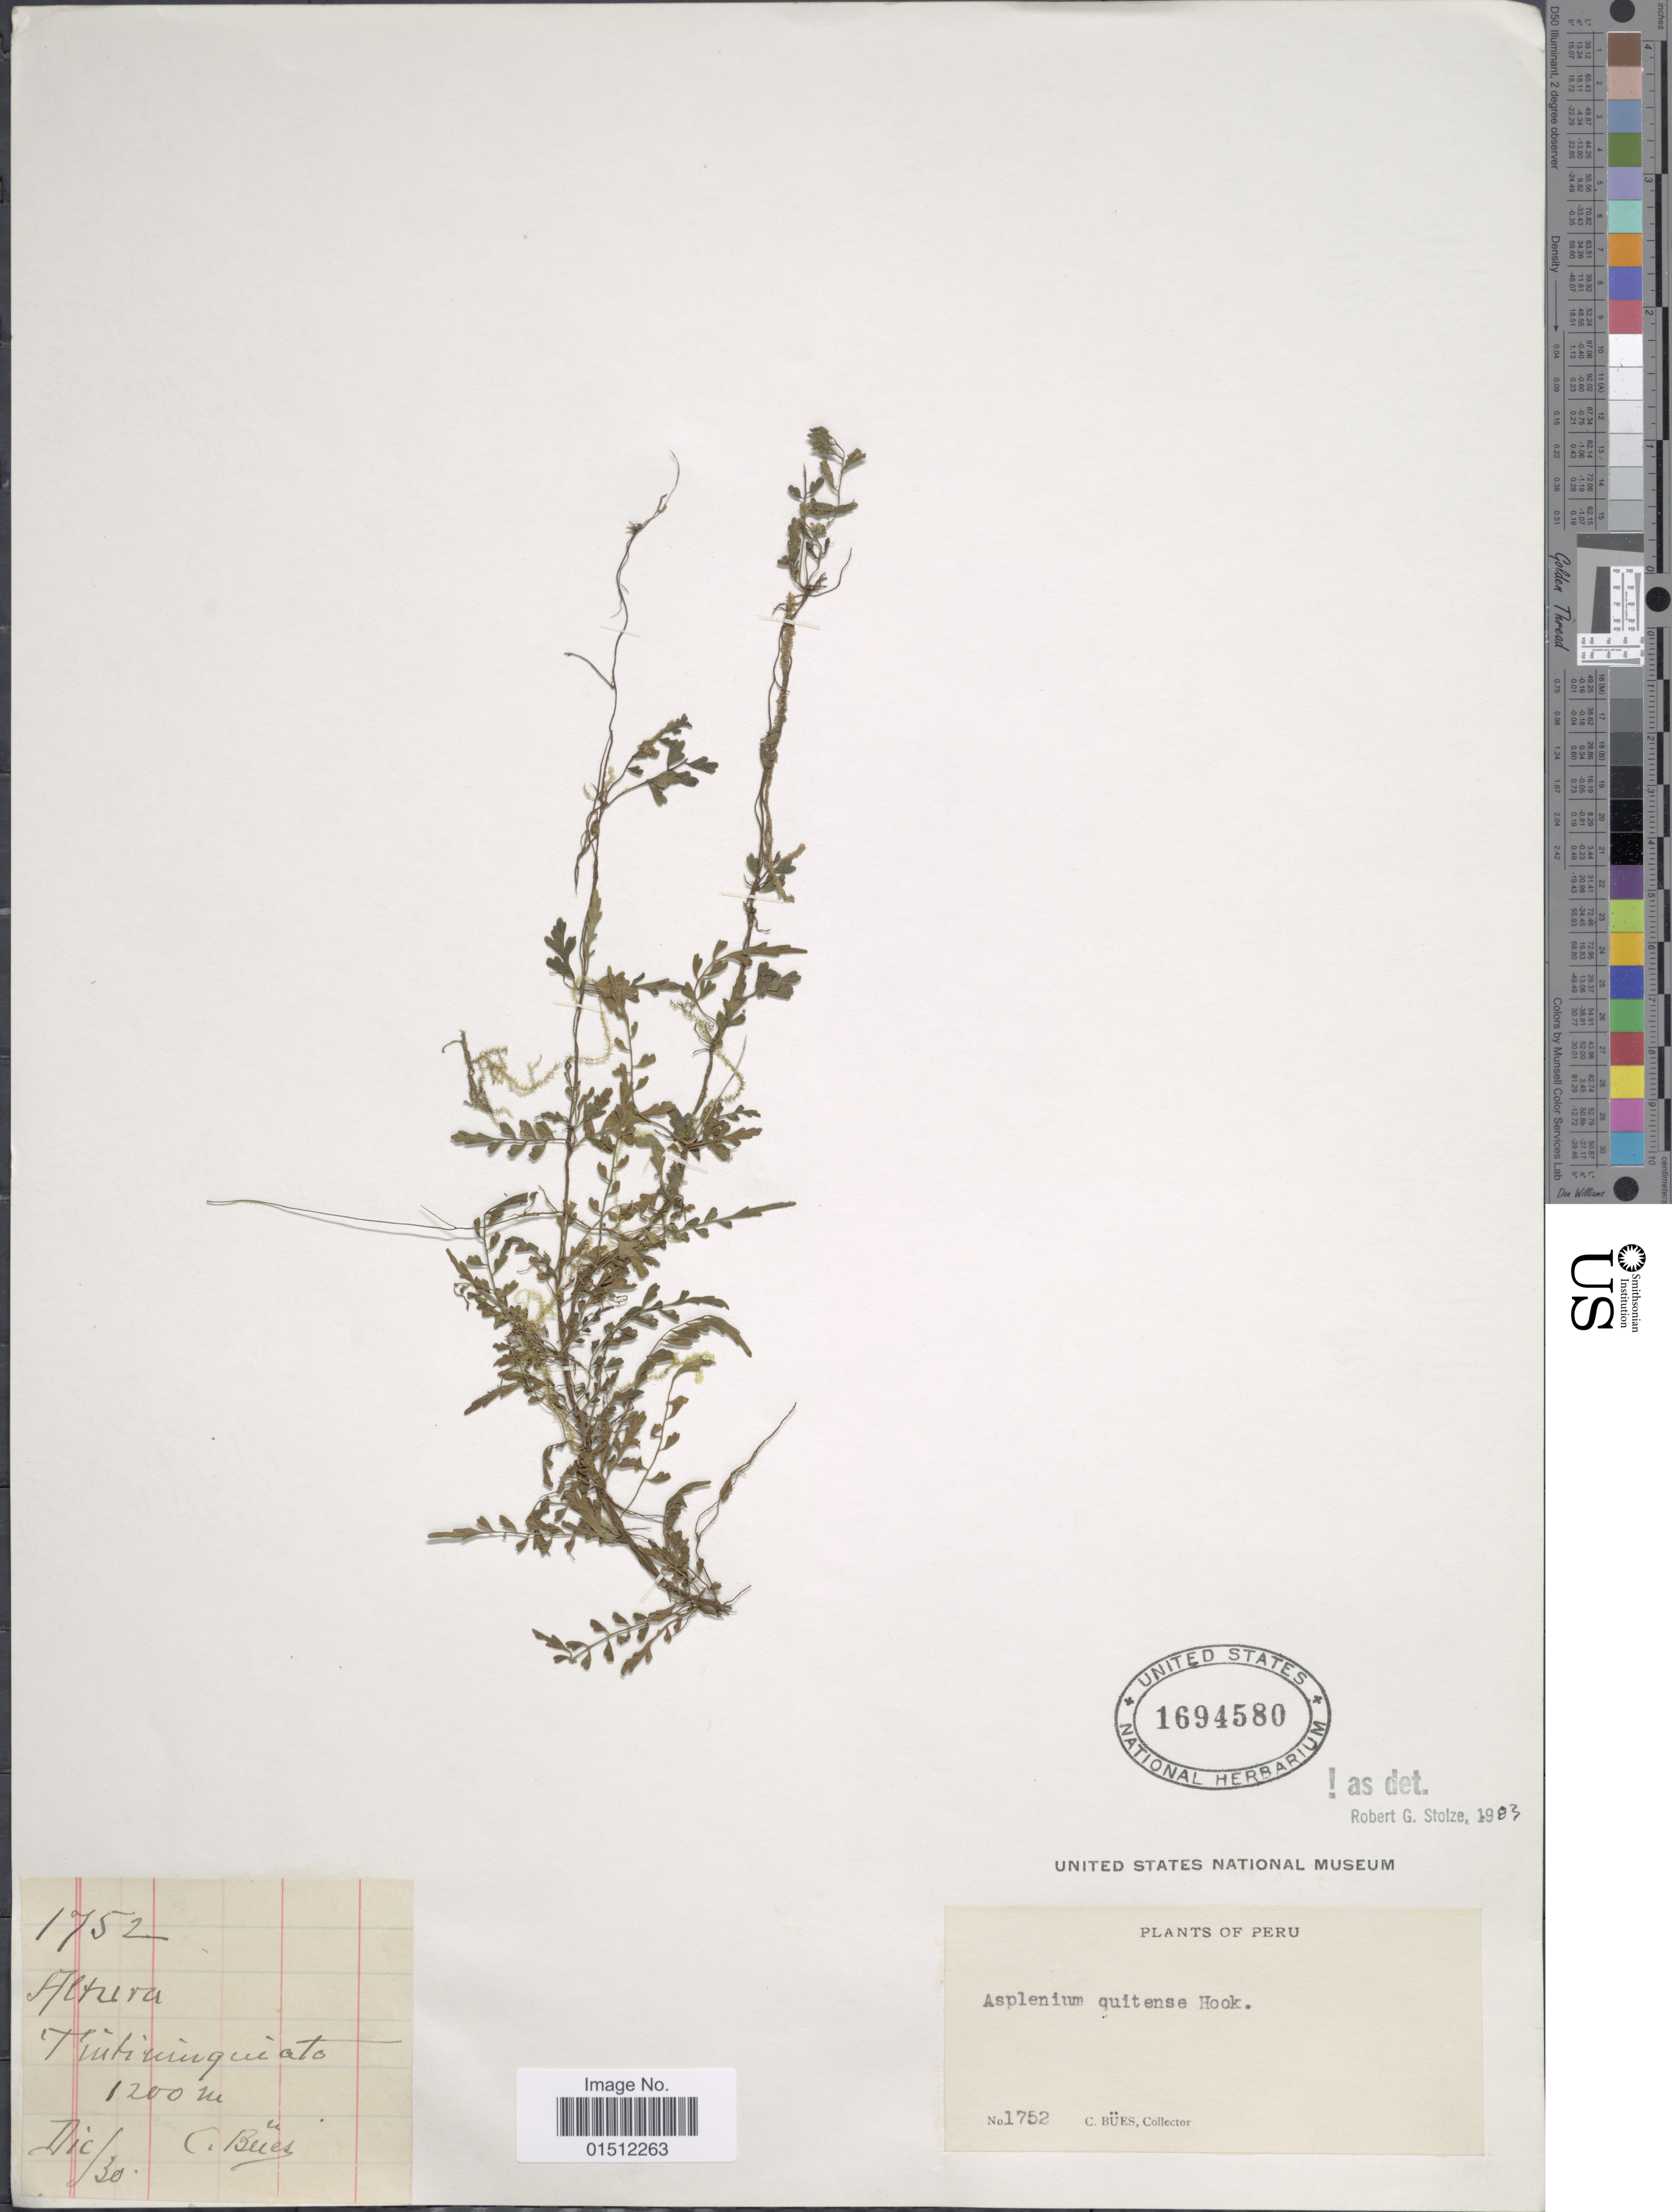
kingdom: Plantae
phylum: Tracheophyta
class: Polypodiopsida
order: Polypodiales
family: Aspleniaceae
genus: Asplenium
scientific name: Asplenium quitense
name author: Hook.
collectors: C. Bues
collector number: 1752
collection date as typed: Transcribed d/m/y: /12/30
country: Peru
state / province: Cusco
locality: Altura Tintiniquiato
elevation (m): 1200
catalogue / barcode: US 1694580